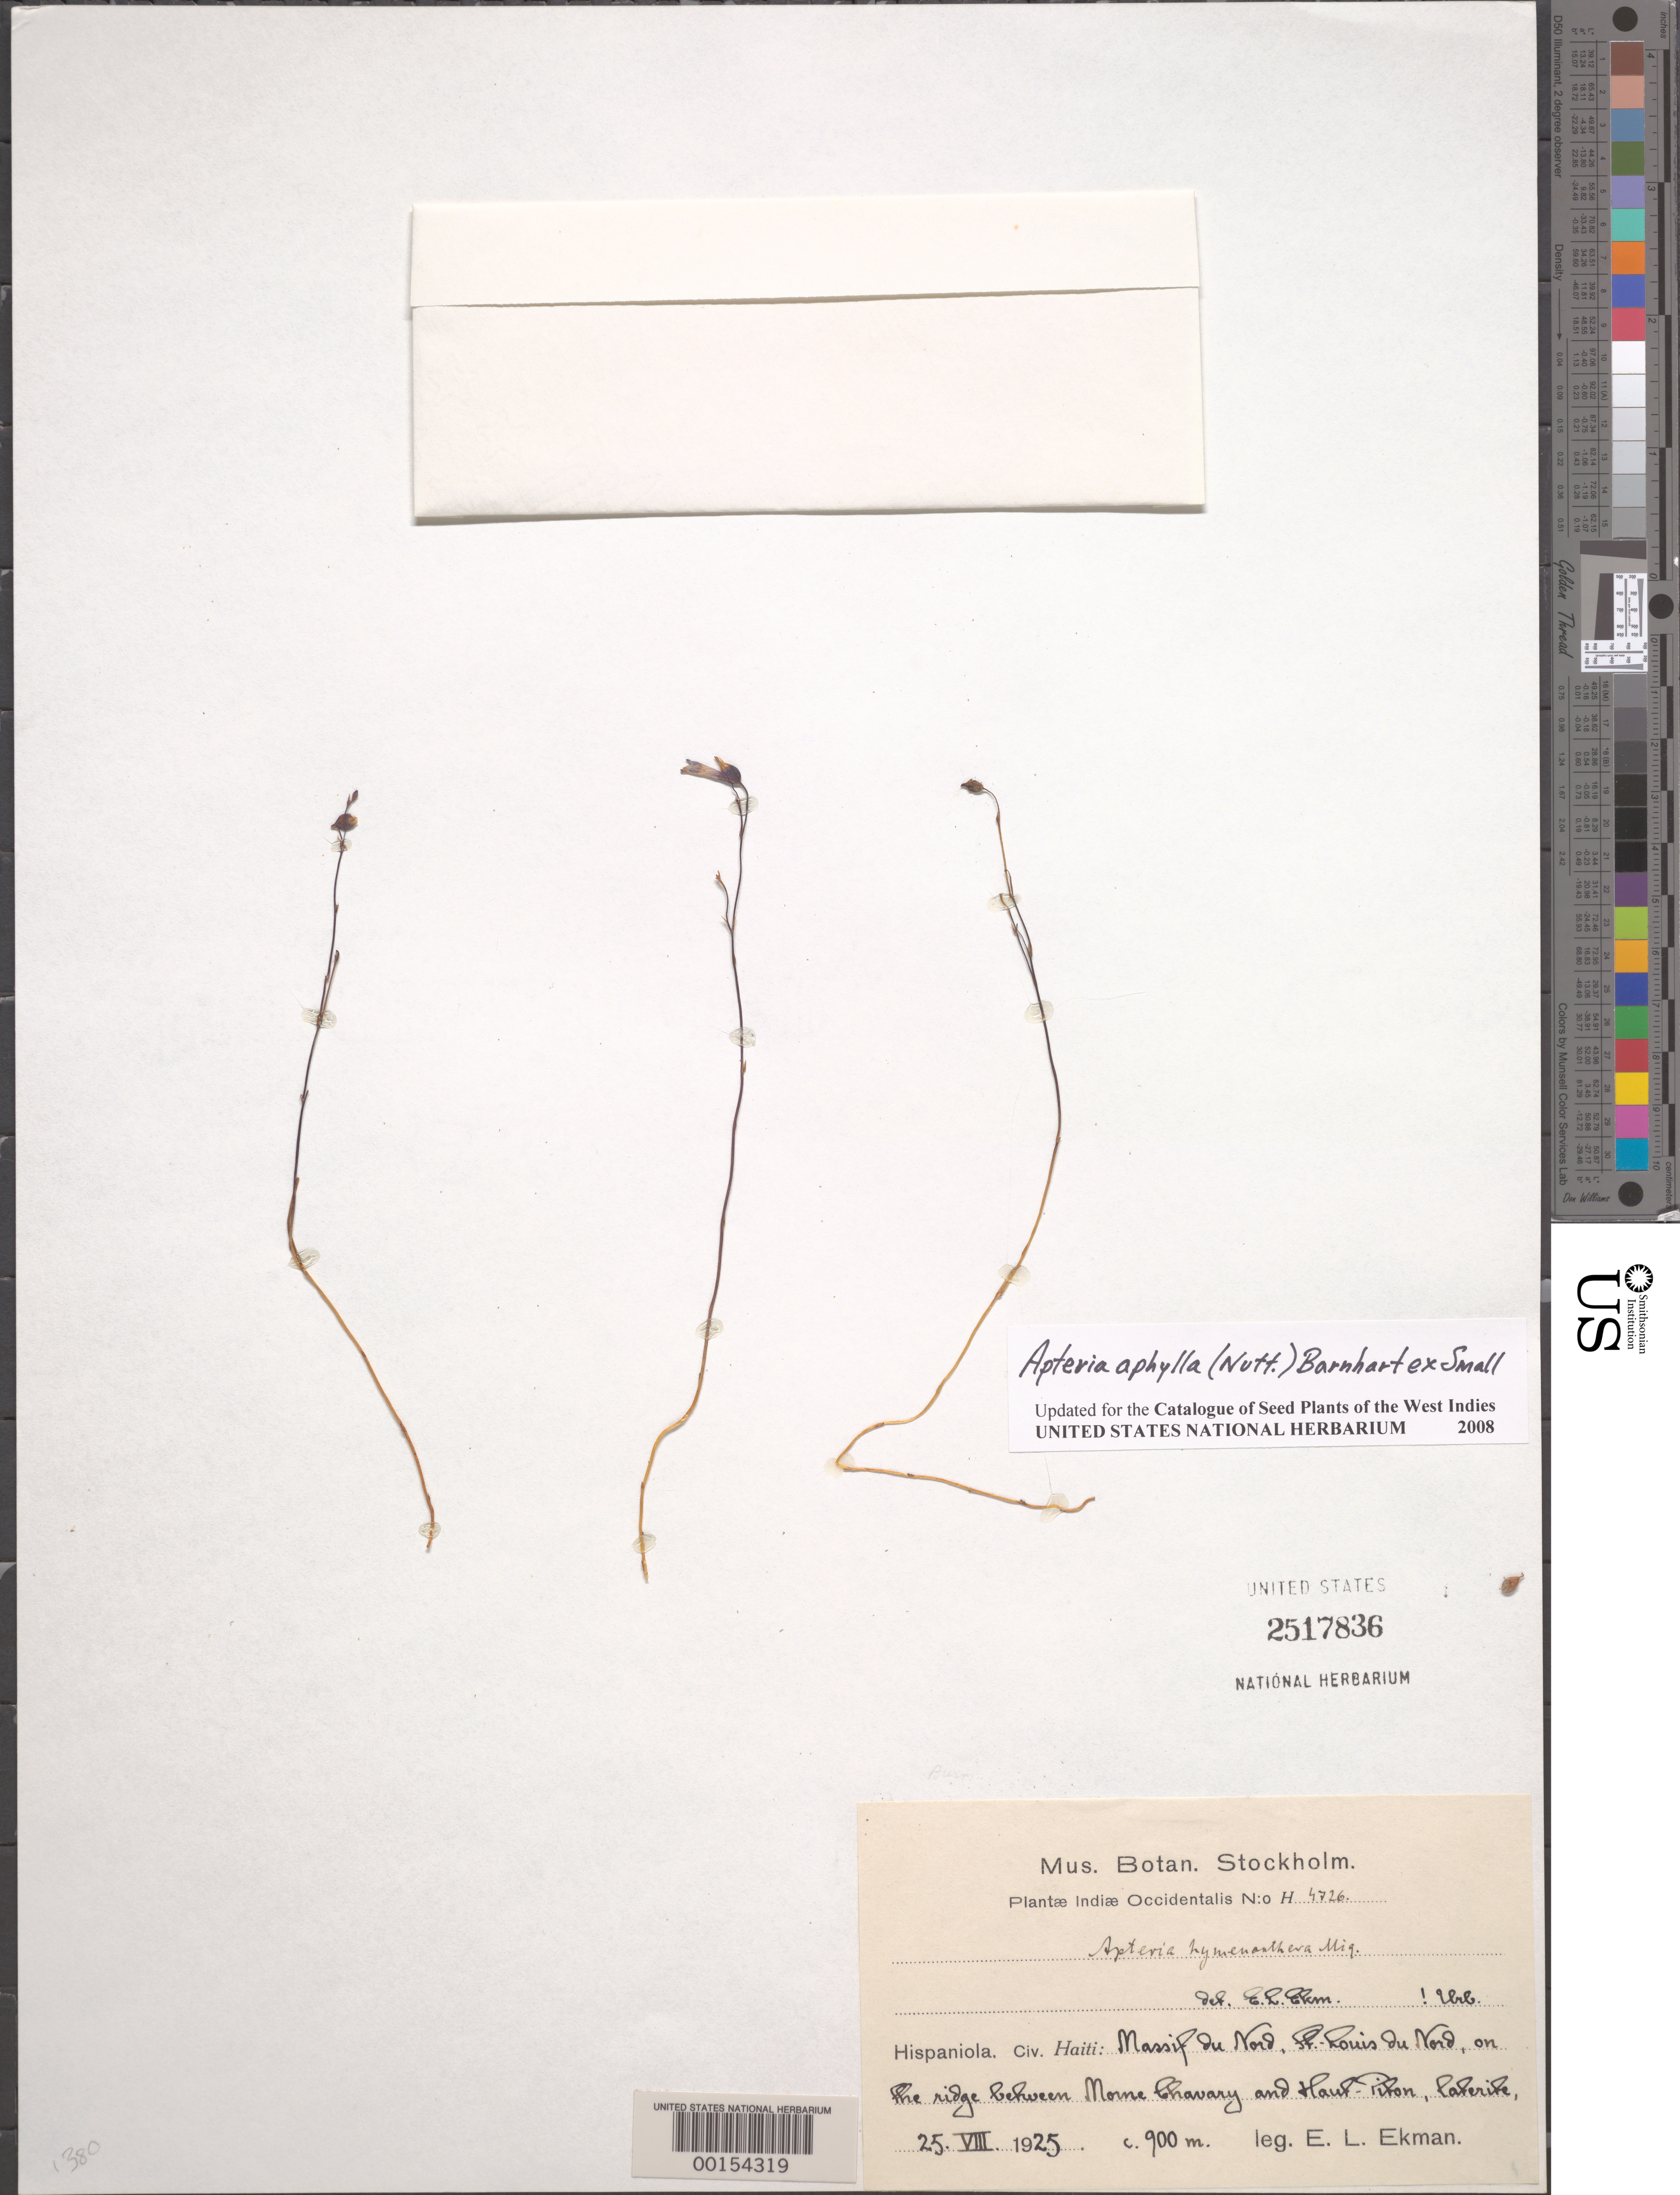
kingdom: Plantae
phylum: Tracheophyta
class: Liliopsida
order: Dioscoreales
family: Burmanniaceae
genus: Apteria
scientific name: Apteria aphylla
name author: (Nutt.) Barnhart ex Small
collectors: E. L. Ekman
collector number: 4726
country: Haiti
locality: Massif du Nord, St. Louis du Nord, on the ridge between Morne Chavary and Haut-pixon, Paperipe.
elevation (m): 900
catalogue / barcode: US 2517836